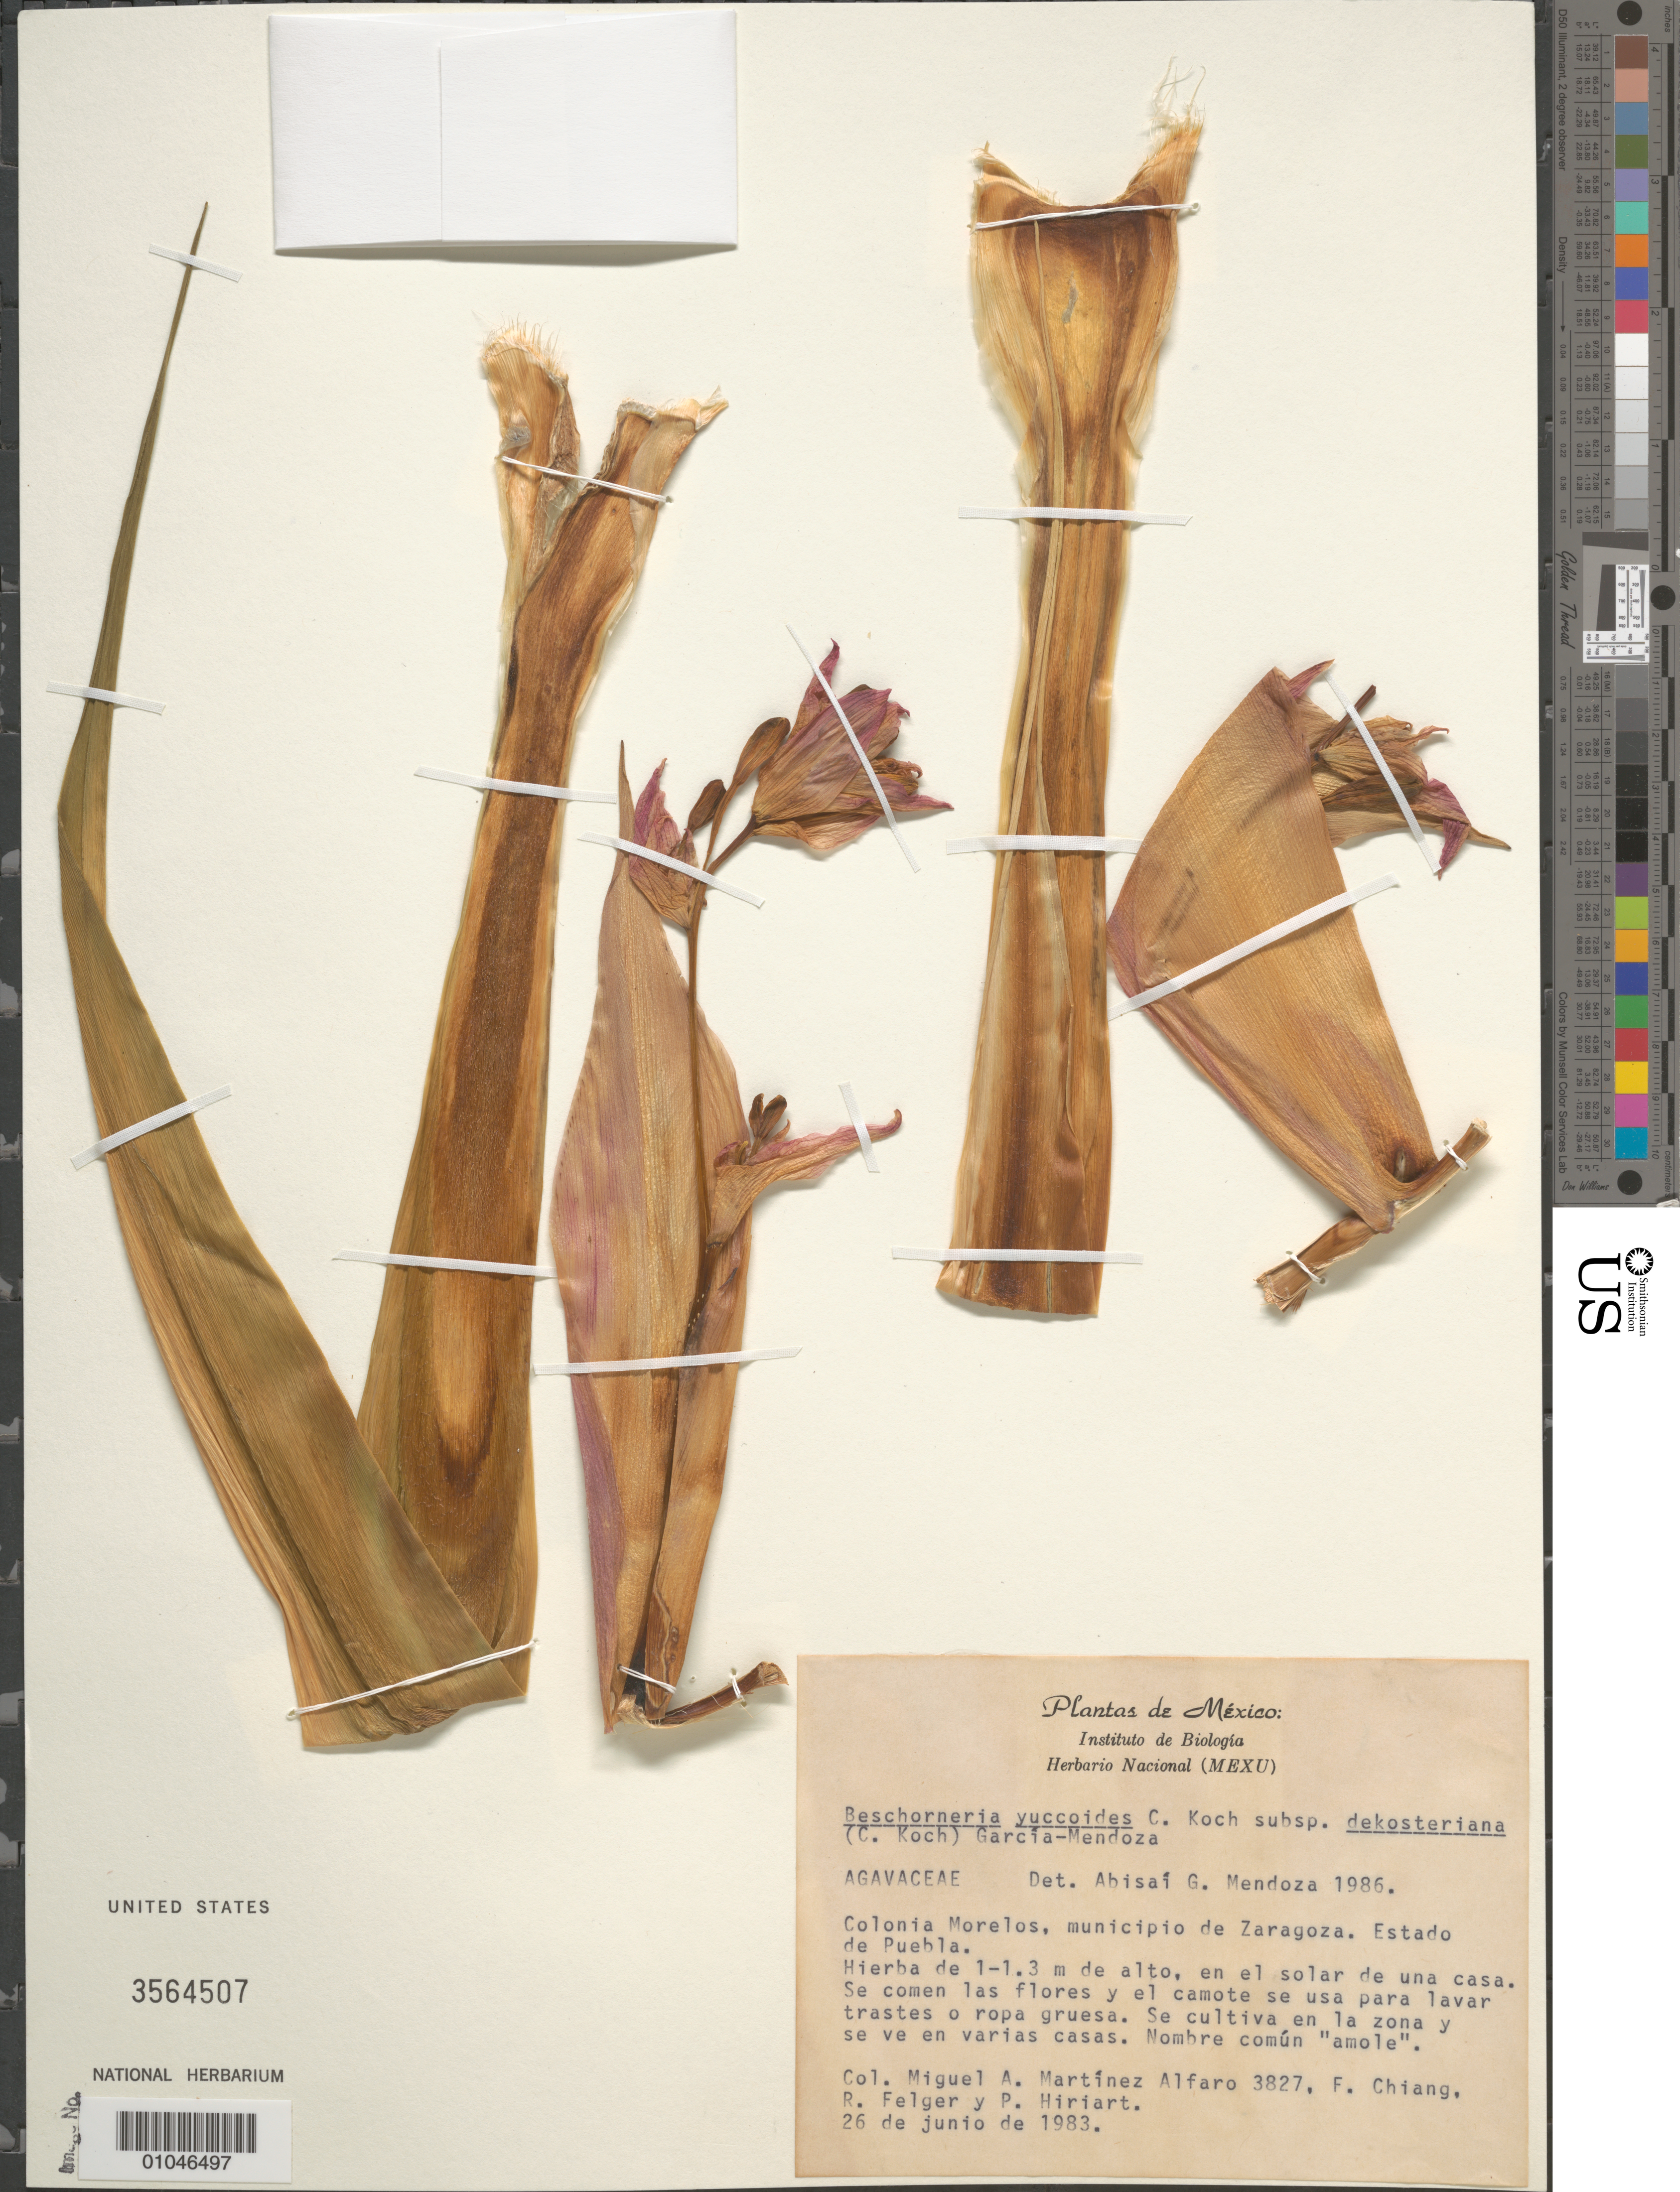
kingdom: Plantae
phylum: Tracheophyta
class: Liliopsida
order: Asparagales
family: Asparagaceae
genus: Beschorneria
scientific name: Beschorneria yuccoides subsp. dekosteriana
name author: (K. Koch) García-Mend.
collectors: M. A. Martínez Alfaro, F. Chiang, R. S. Felger & P. Hiriart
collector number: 3827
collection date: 1983-06-26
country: Mexico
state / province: Puebla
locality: Colonia Morelos, municipio de Zaragoza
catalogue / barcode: US 3564507